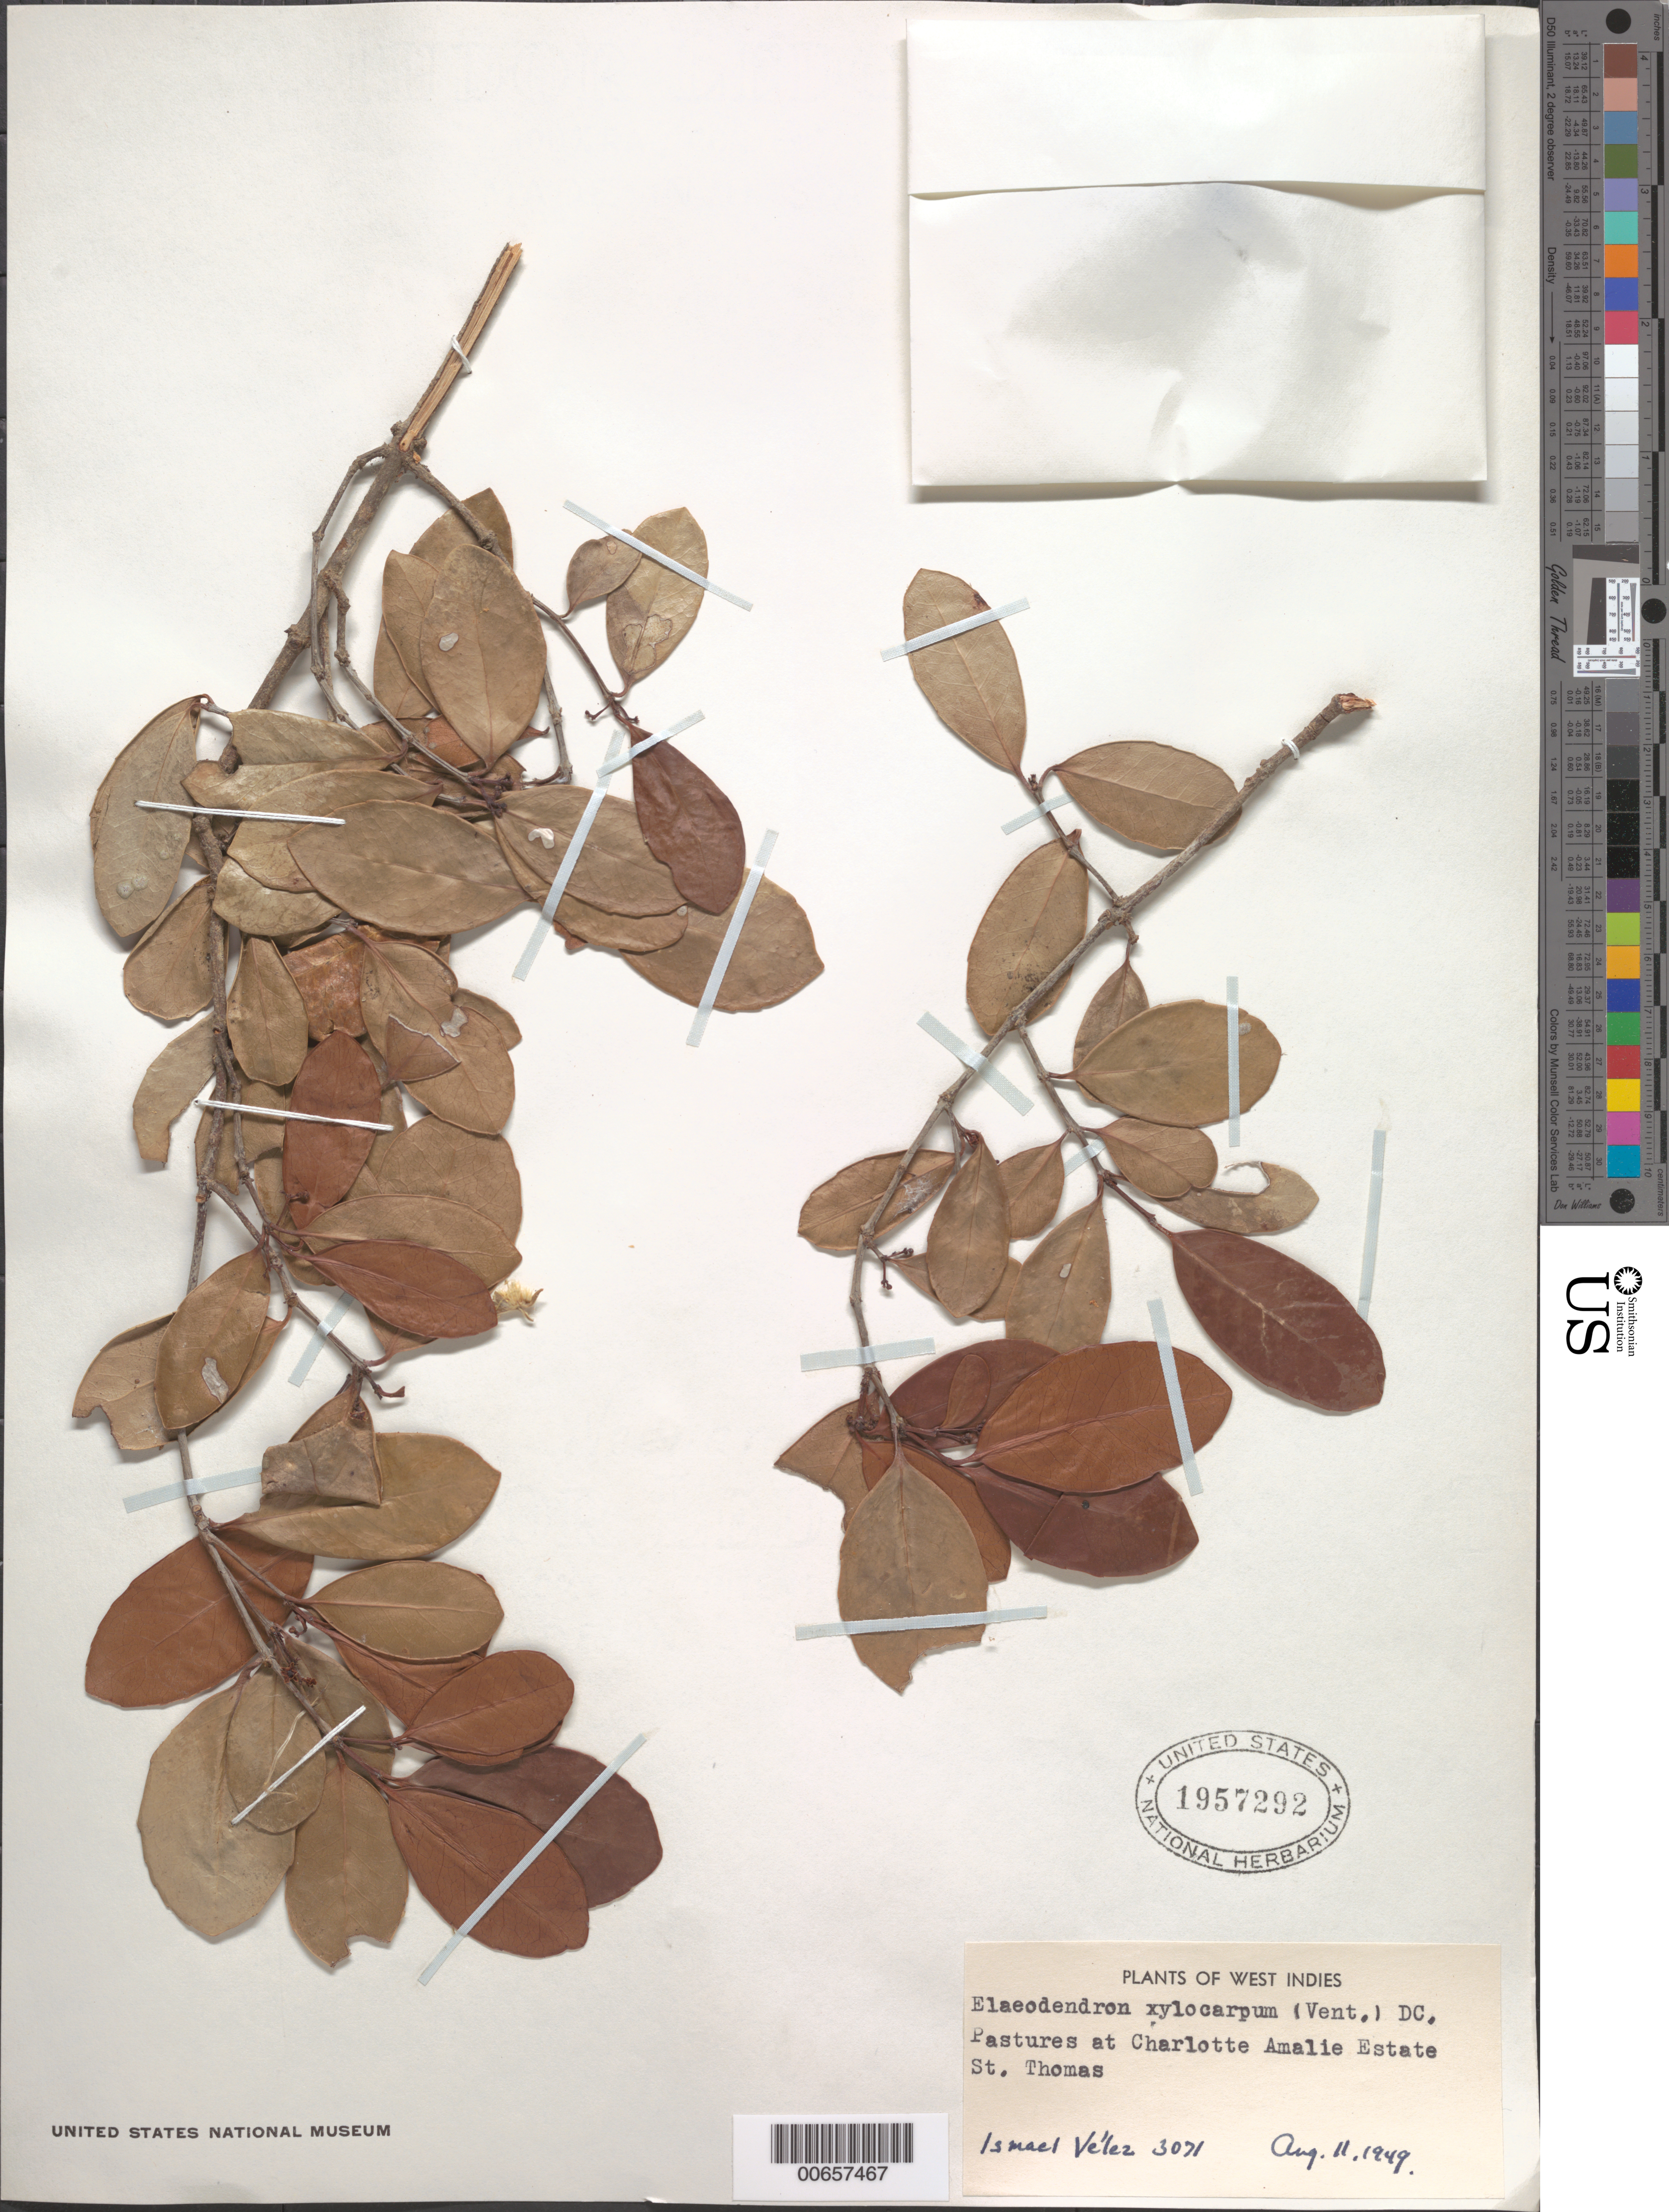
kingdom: Plantae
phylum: Tracheophyta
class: Magnoliopsida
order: Celastrales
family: Celastraceae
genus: Elaeodendron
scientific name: Elaeodendron xylocarpum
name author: (Vent.) DC.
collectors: I. Velez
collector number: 3071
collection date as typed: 11 Aug 1949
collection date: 1949-08-11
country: U.S. Virgin Islands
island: St. Thomas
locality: Charlotte Amalie Estate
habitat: Pastures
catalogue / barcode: US 1957292